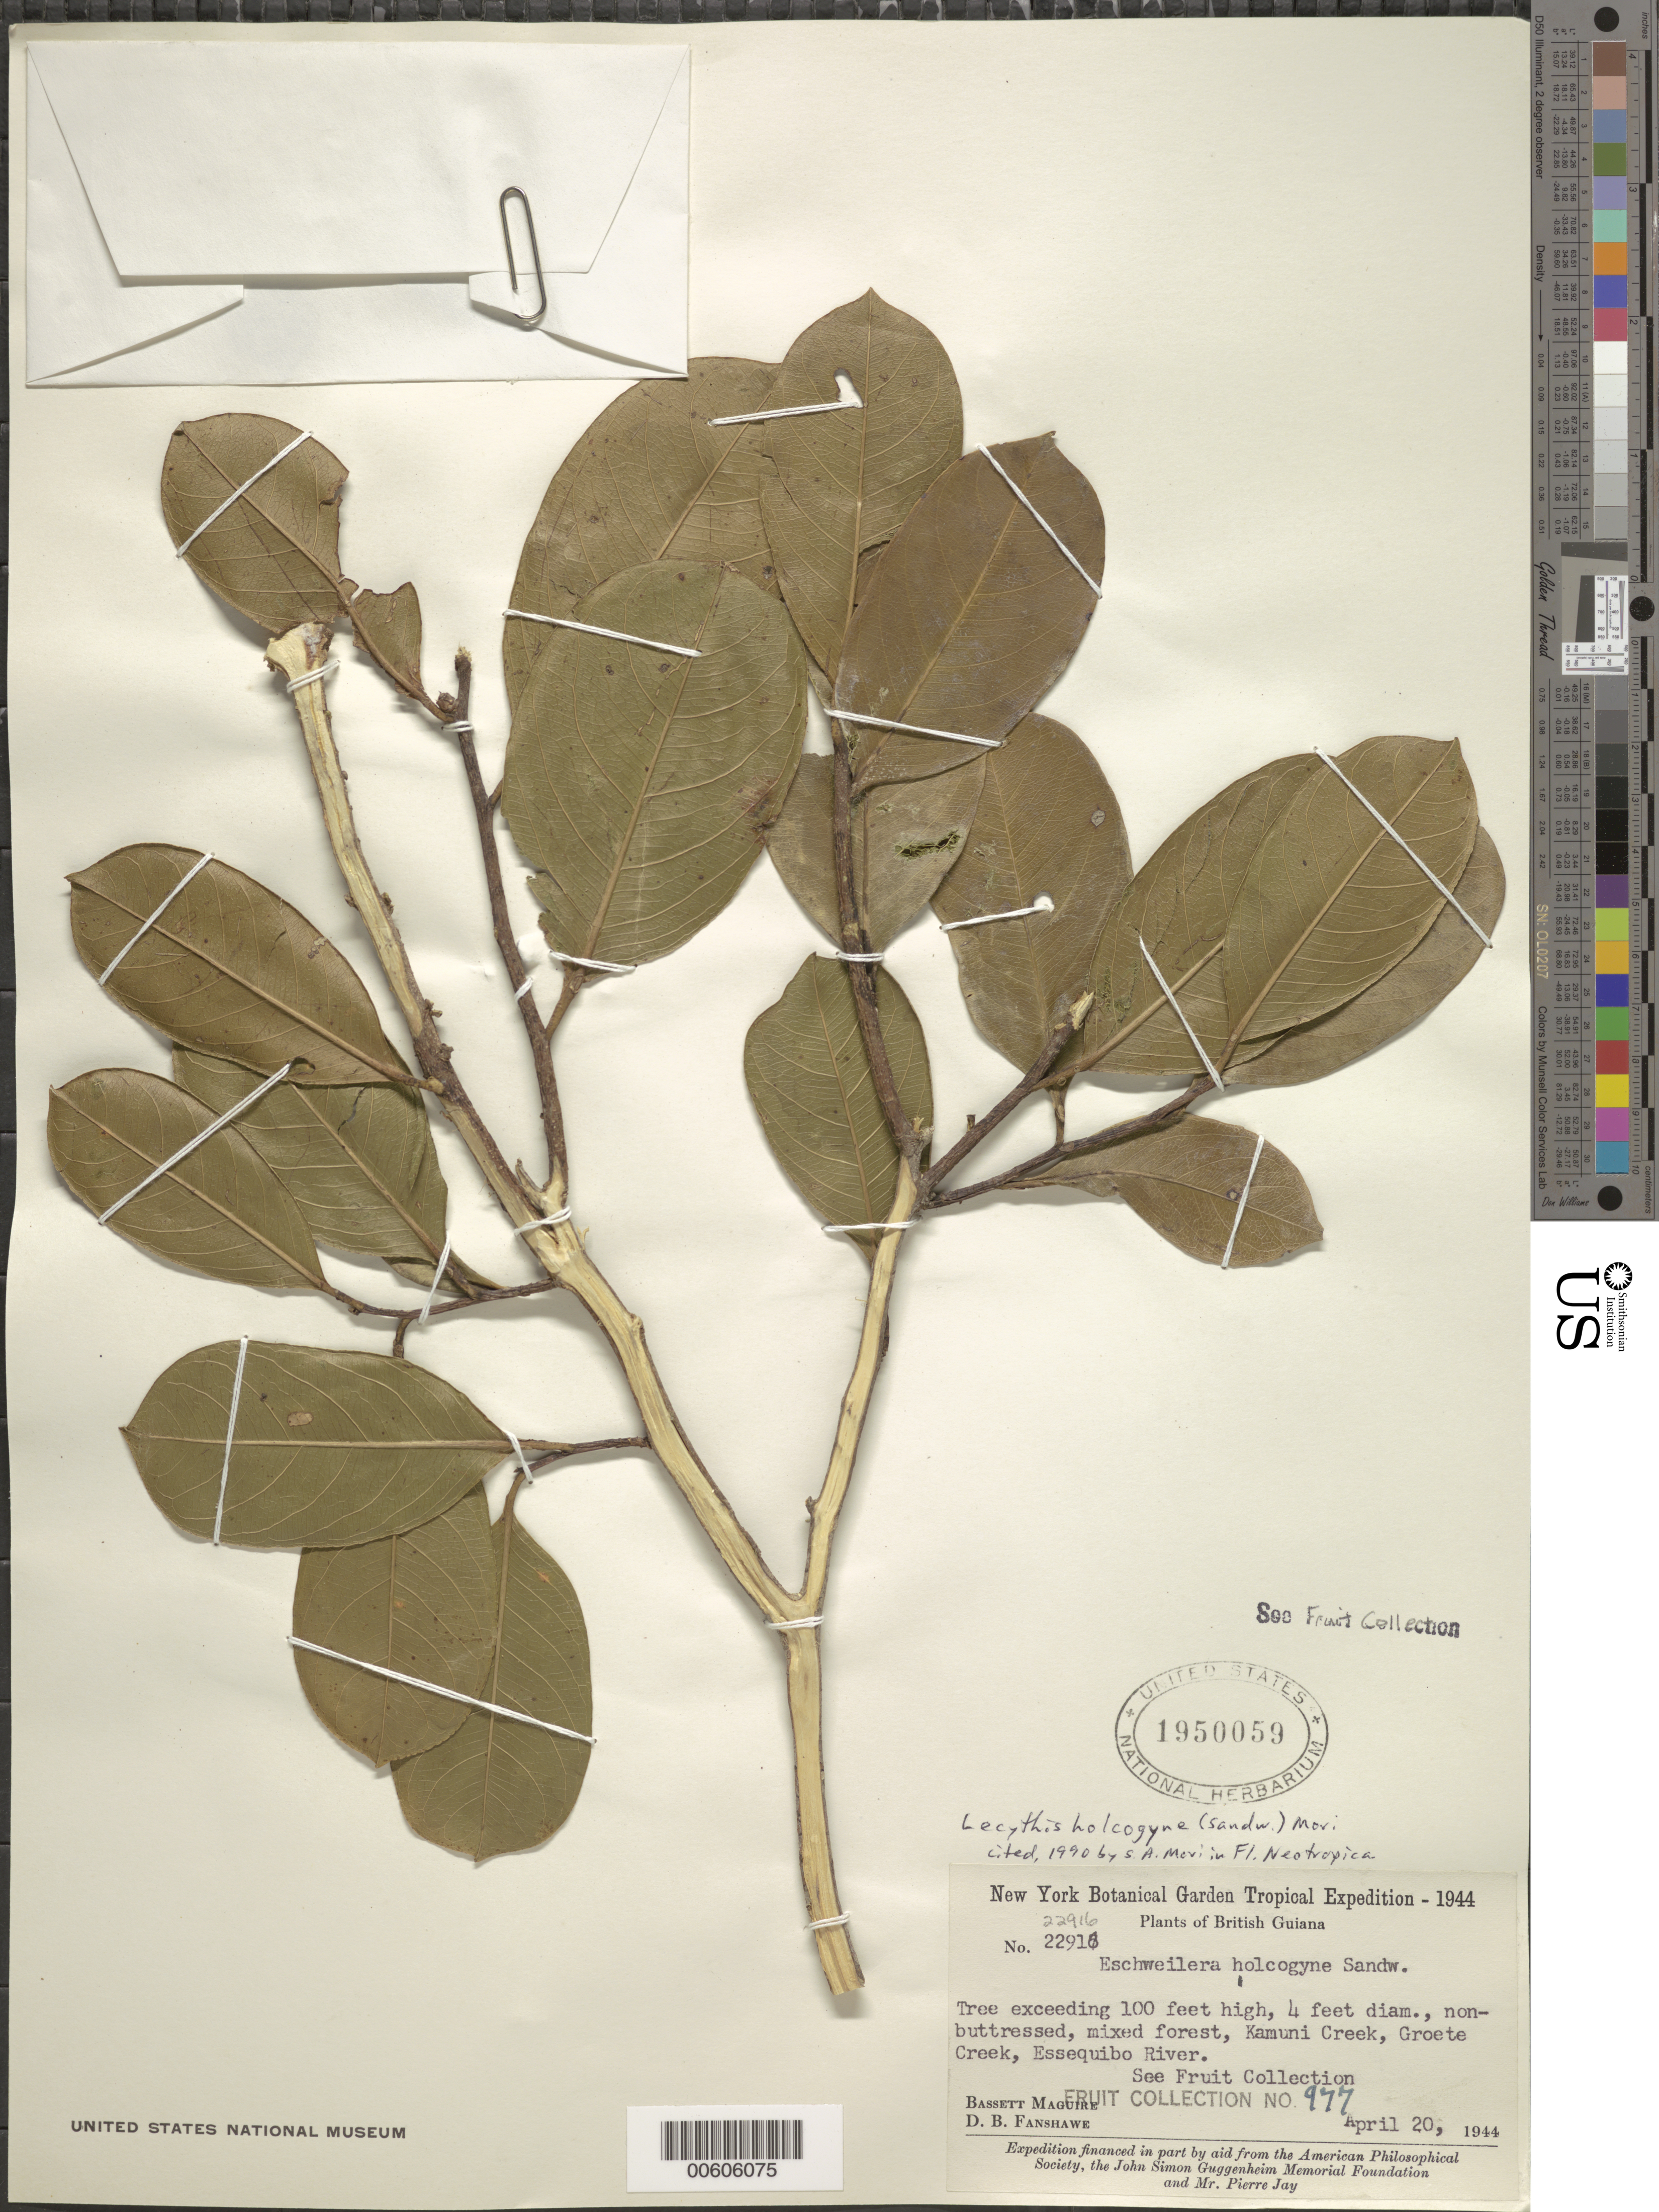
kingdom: Plantae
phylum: Tracheophyta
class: Magnoliopsida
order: Ericales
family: Lecythidaceae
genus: Lecythis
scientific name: Lecythis holcogyne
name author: (Sandwith) S.A. Mori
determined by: Mori, Scott A.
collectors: B. Maguire & D. B. Fanshawe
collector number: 22916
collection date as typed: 20-Apr-44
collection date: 1944-04-20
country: Guyana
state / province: Essequibo Isl-W. Demerara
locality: Kamuni Creek, Groete Creek, Essequibo River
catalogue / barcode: US 1950059